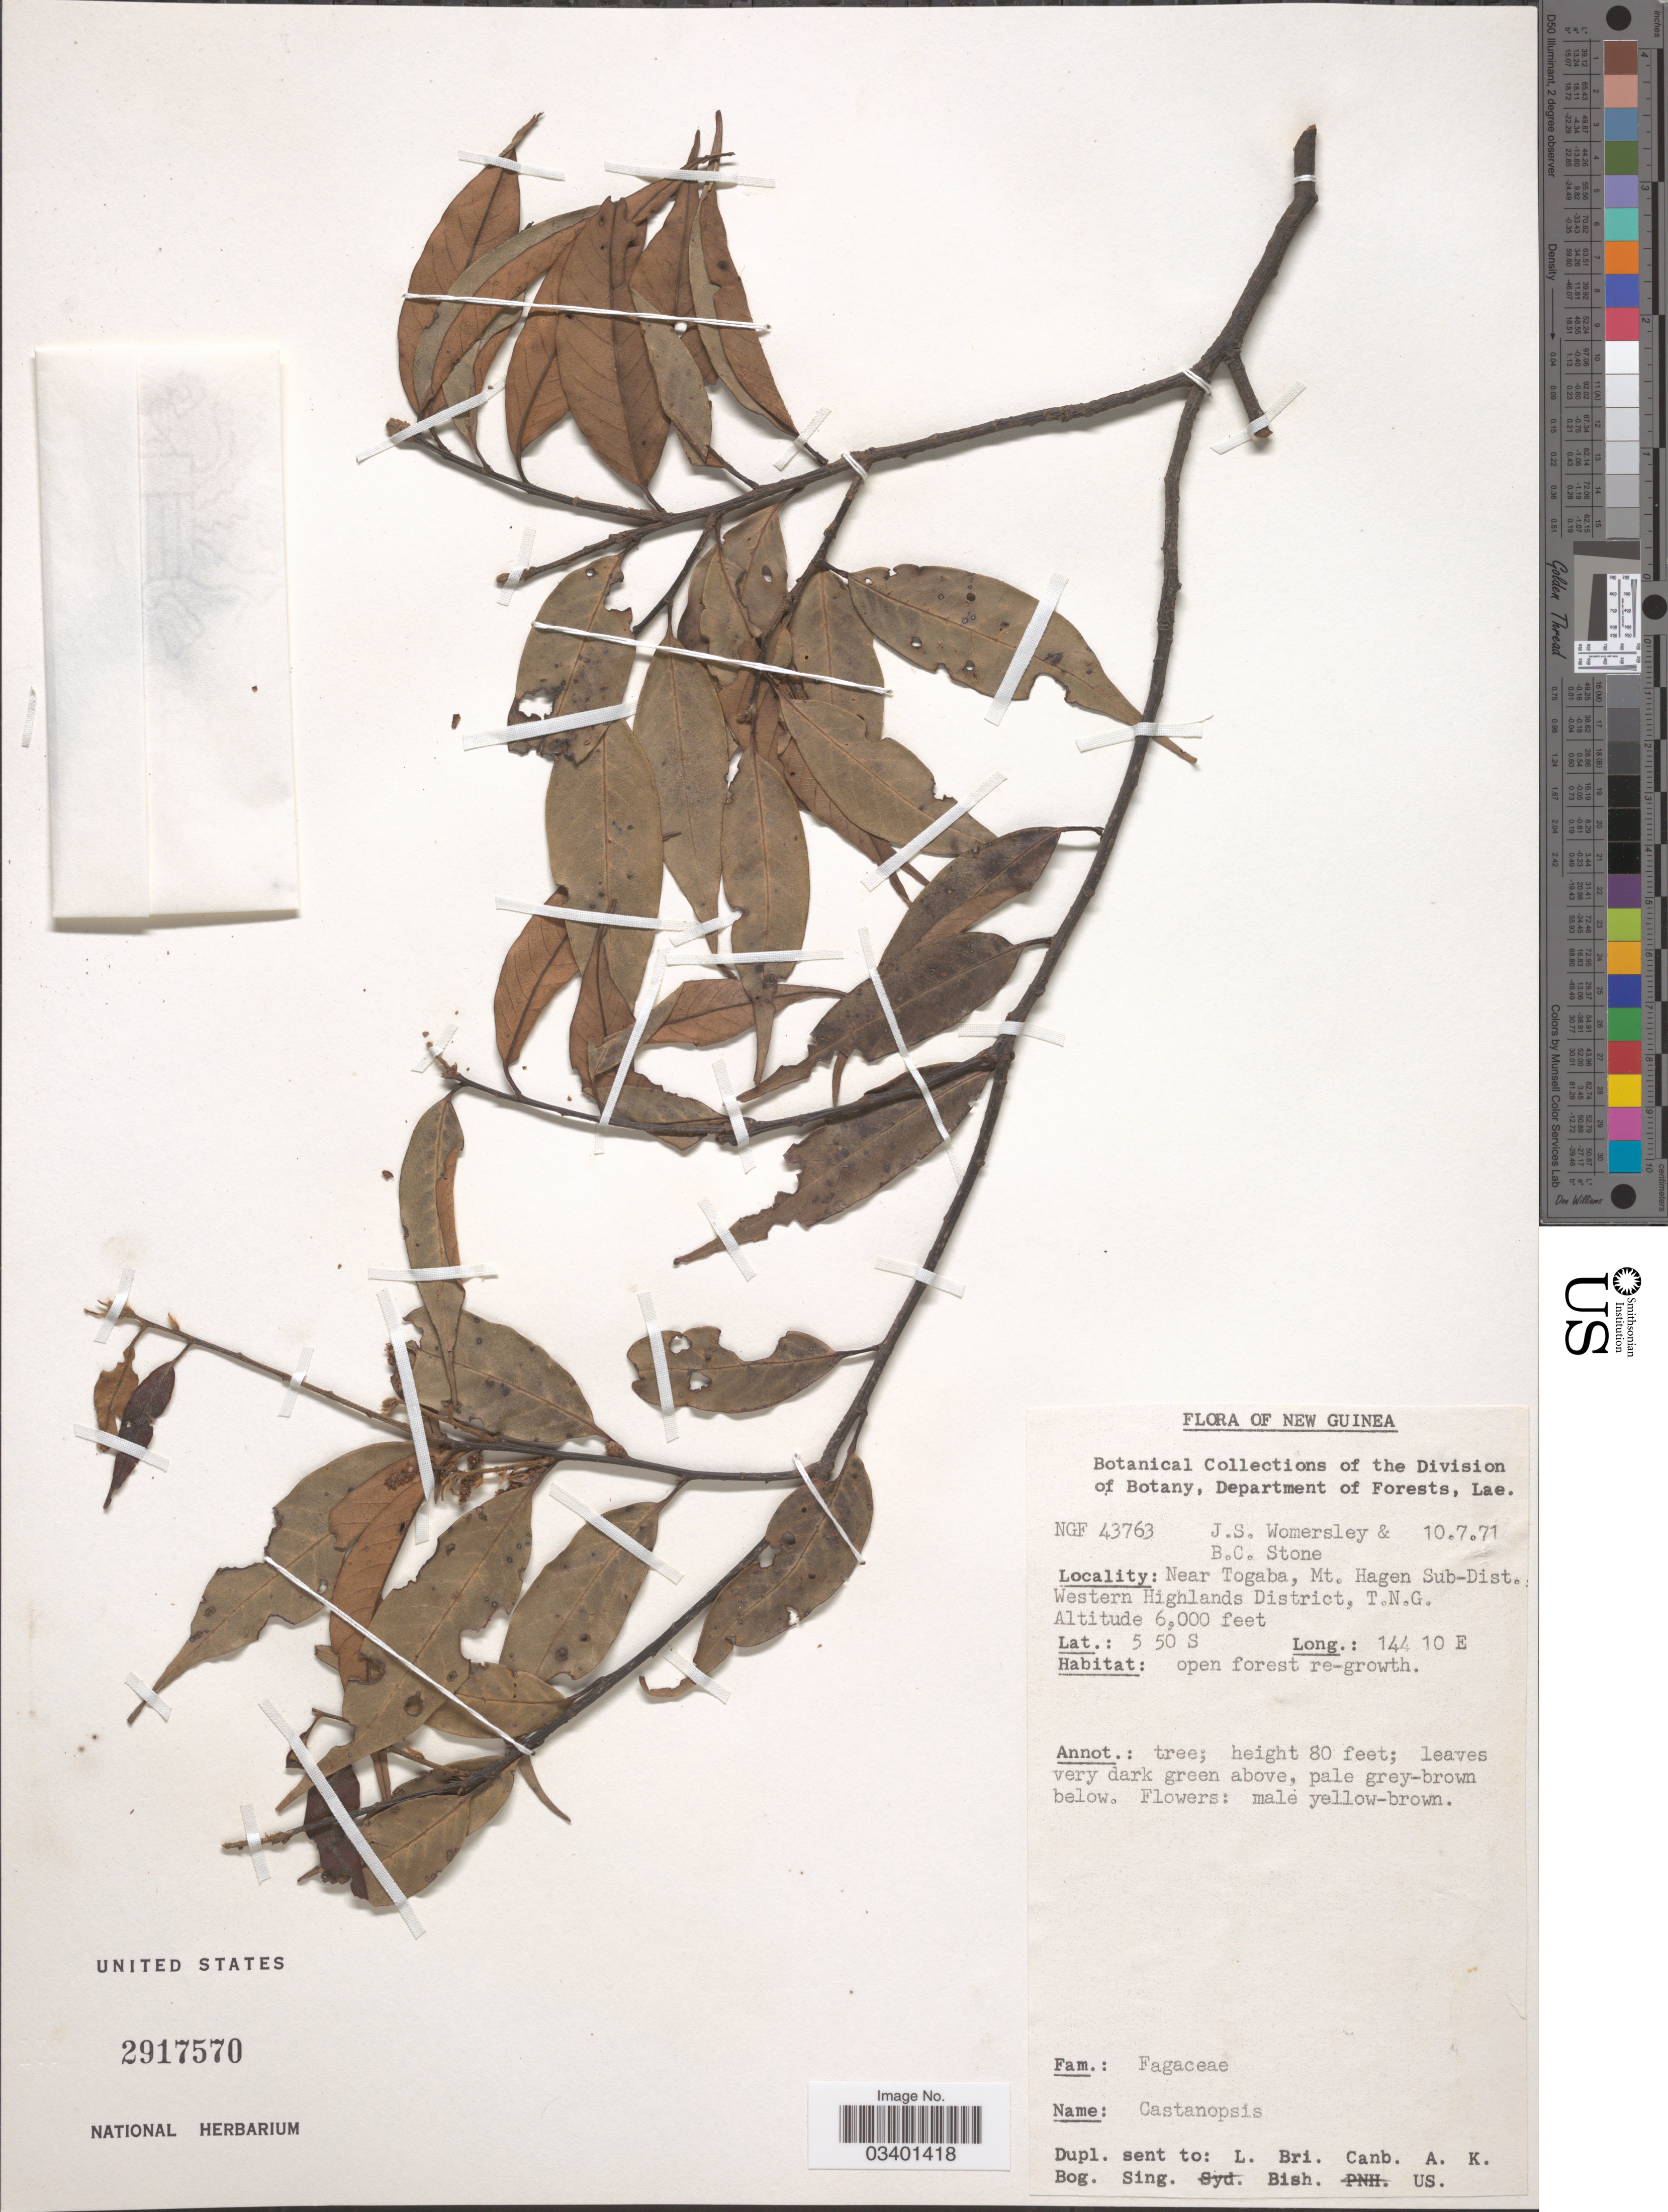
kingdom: Plantae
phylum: Tracheophyta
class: Magnoliopsida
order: Fagales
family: Fagaceae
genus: Castanopsis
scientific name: Castanopsis sp.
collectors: J. S. Womersley & B. C. Stone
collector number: NGF43763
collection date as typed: Transcribed d/m/y: 10/7/71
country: Papua New Guinea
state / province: Western Highlands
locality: New Guinea. Near Togaba, Mt. Hagen Sub-Dist. Western Highlands District, T.N.G.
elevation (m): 1829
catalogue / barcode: US 2917570